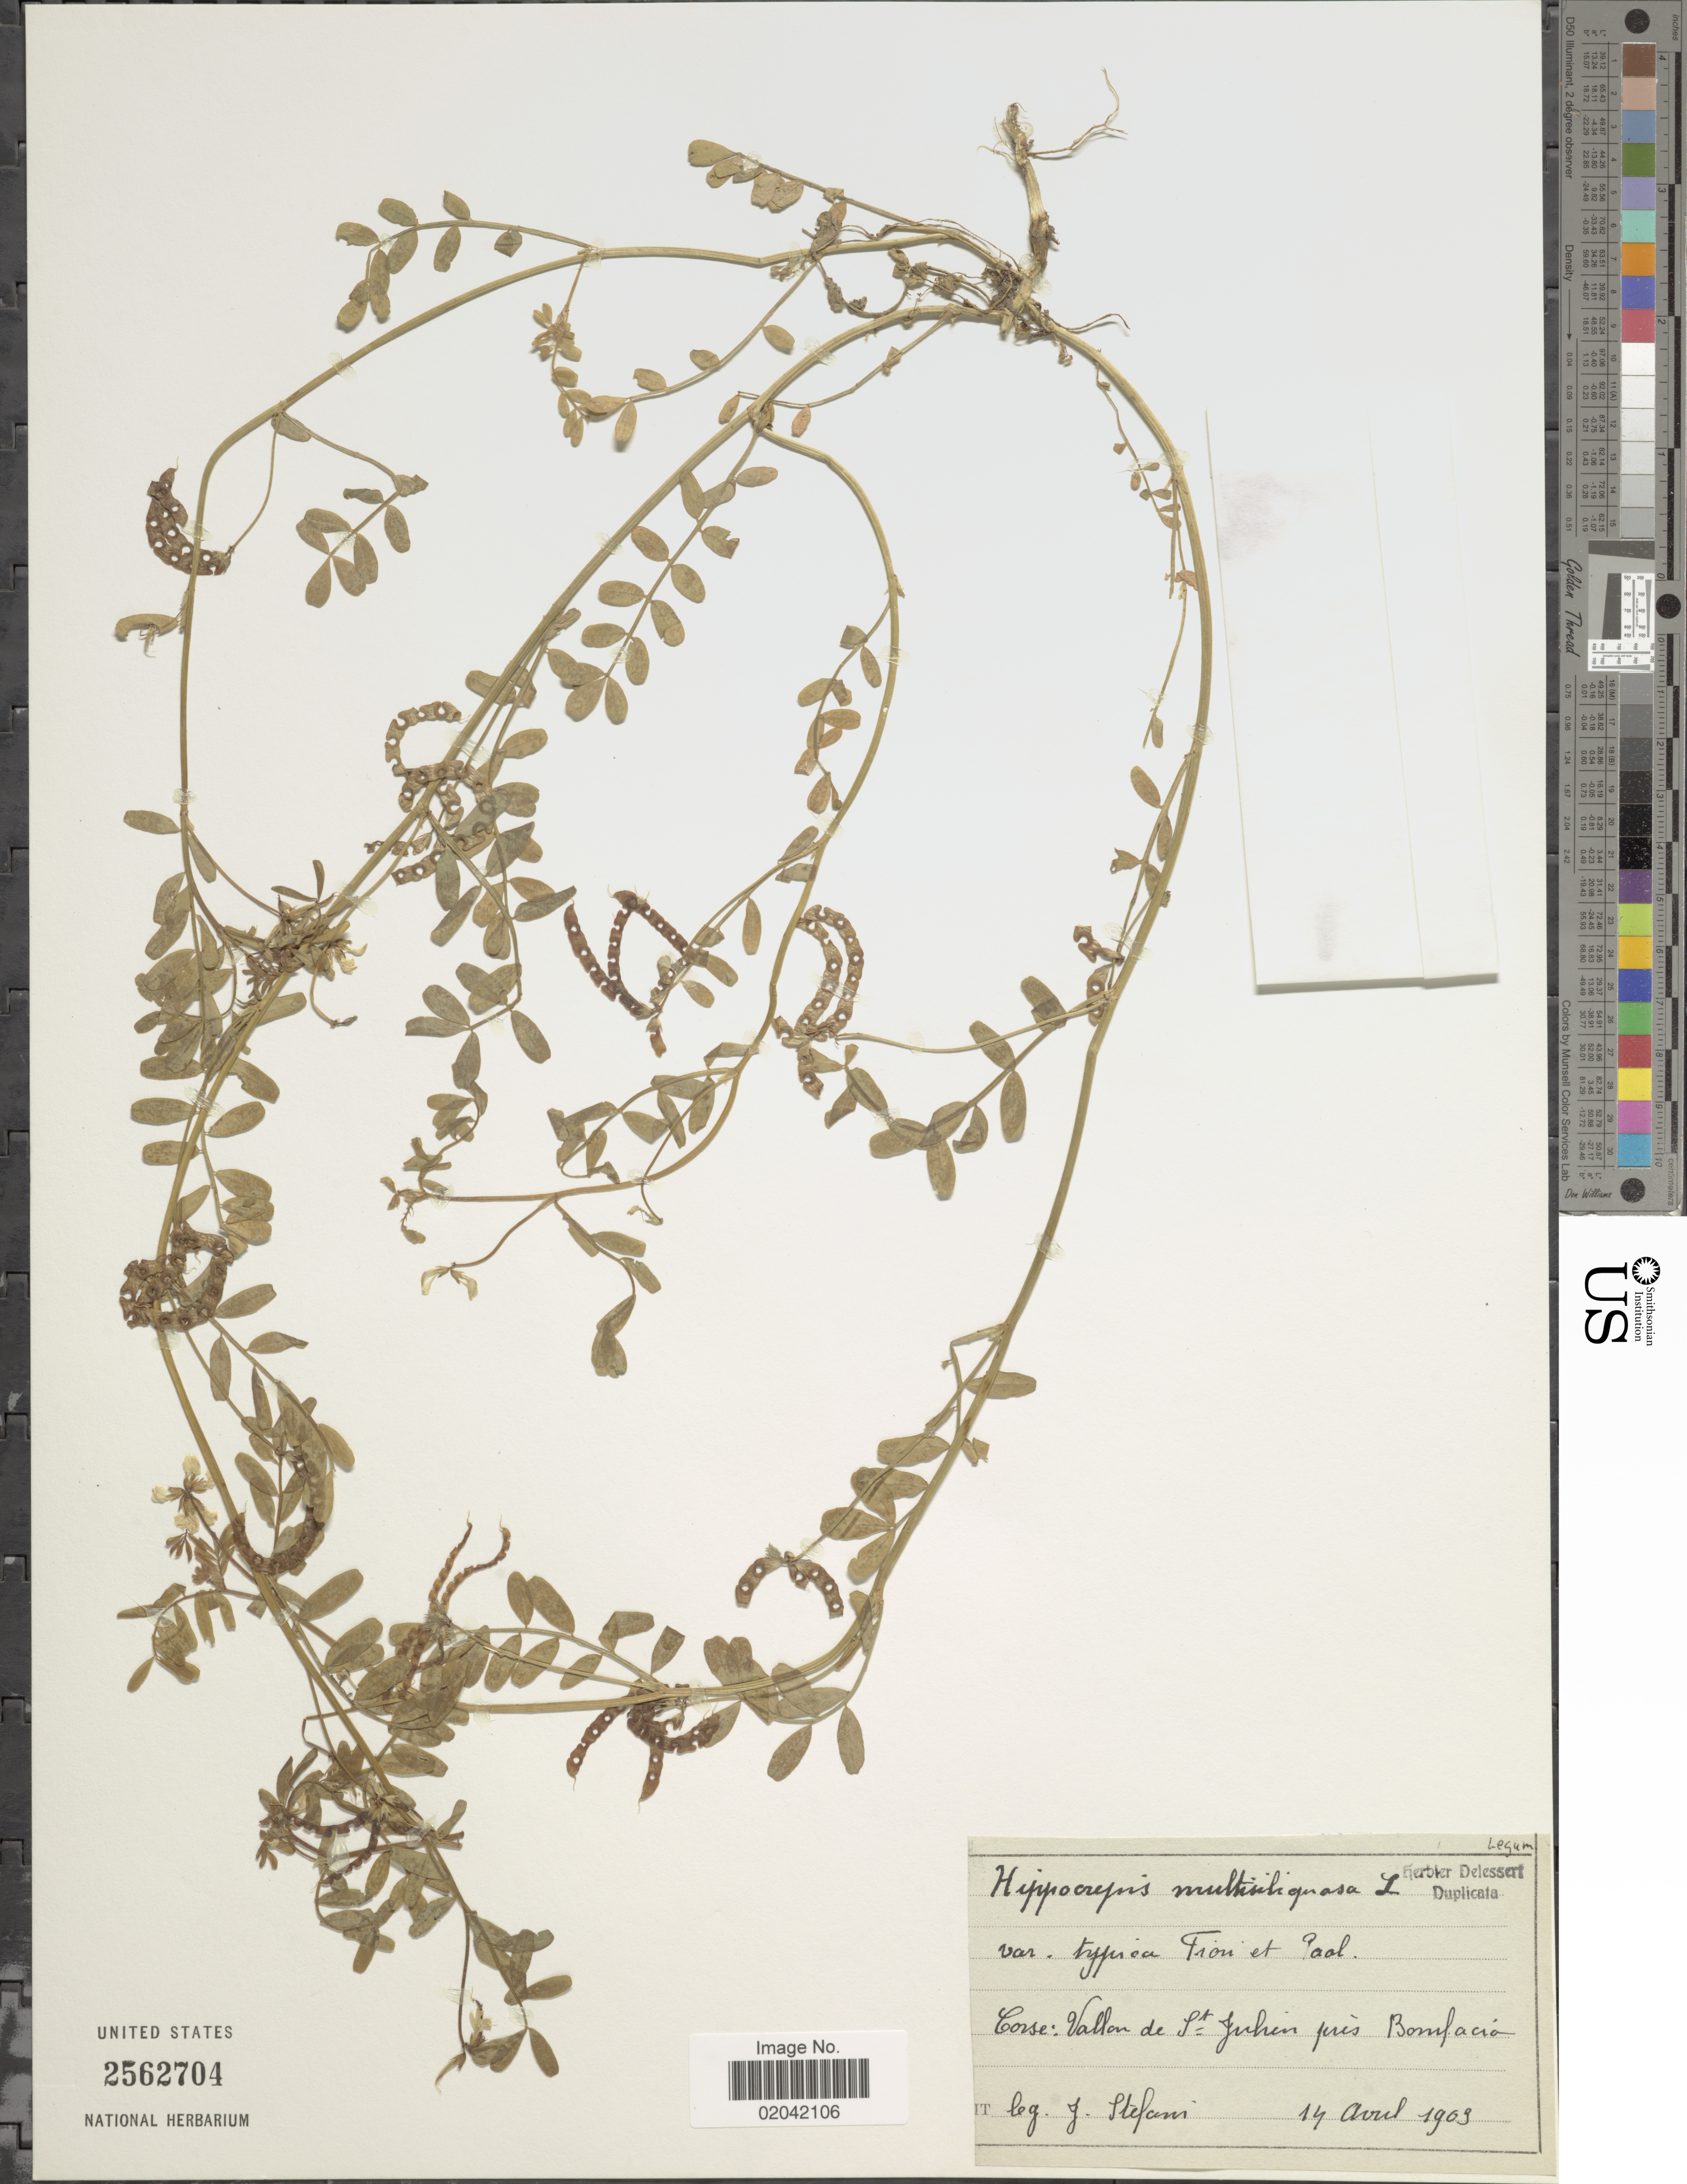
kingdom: Plantae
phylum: Tracheophyta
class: Magnoliopsida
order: Fabales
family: Fabaceae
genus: Hippocrepis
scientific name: Hippocrepis multisiliquosa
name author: L.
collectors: J. Stefani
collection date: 1903-04-14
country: France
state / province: Corsica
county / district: Corse-du-Sud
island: Corse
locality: Corse: Vallon de St Julien pres Bonfacio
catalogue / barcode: US 2562704